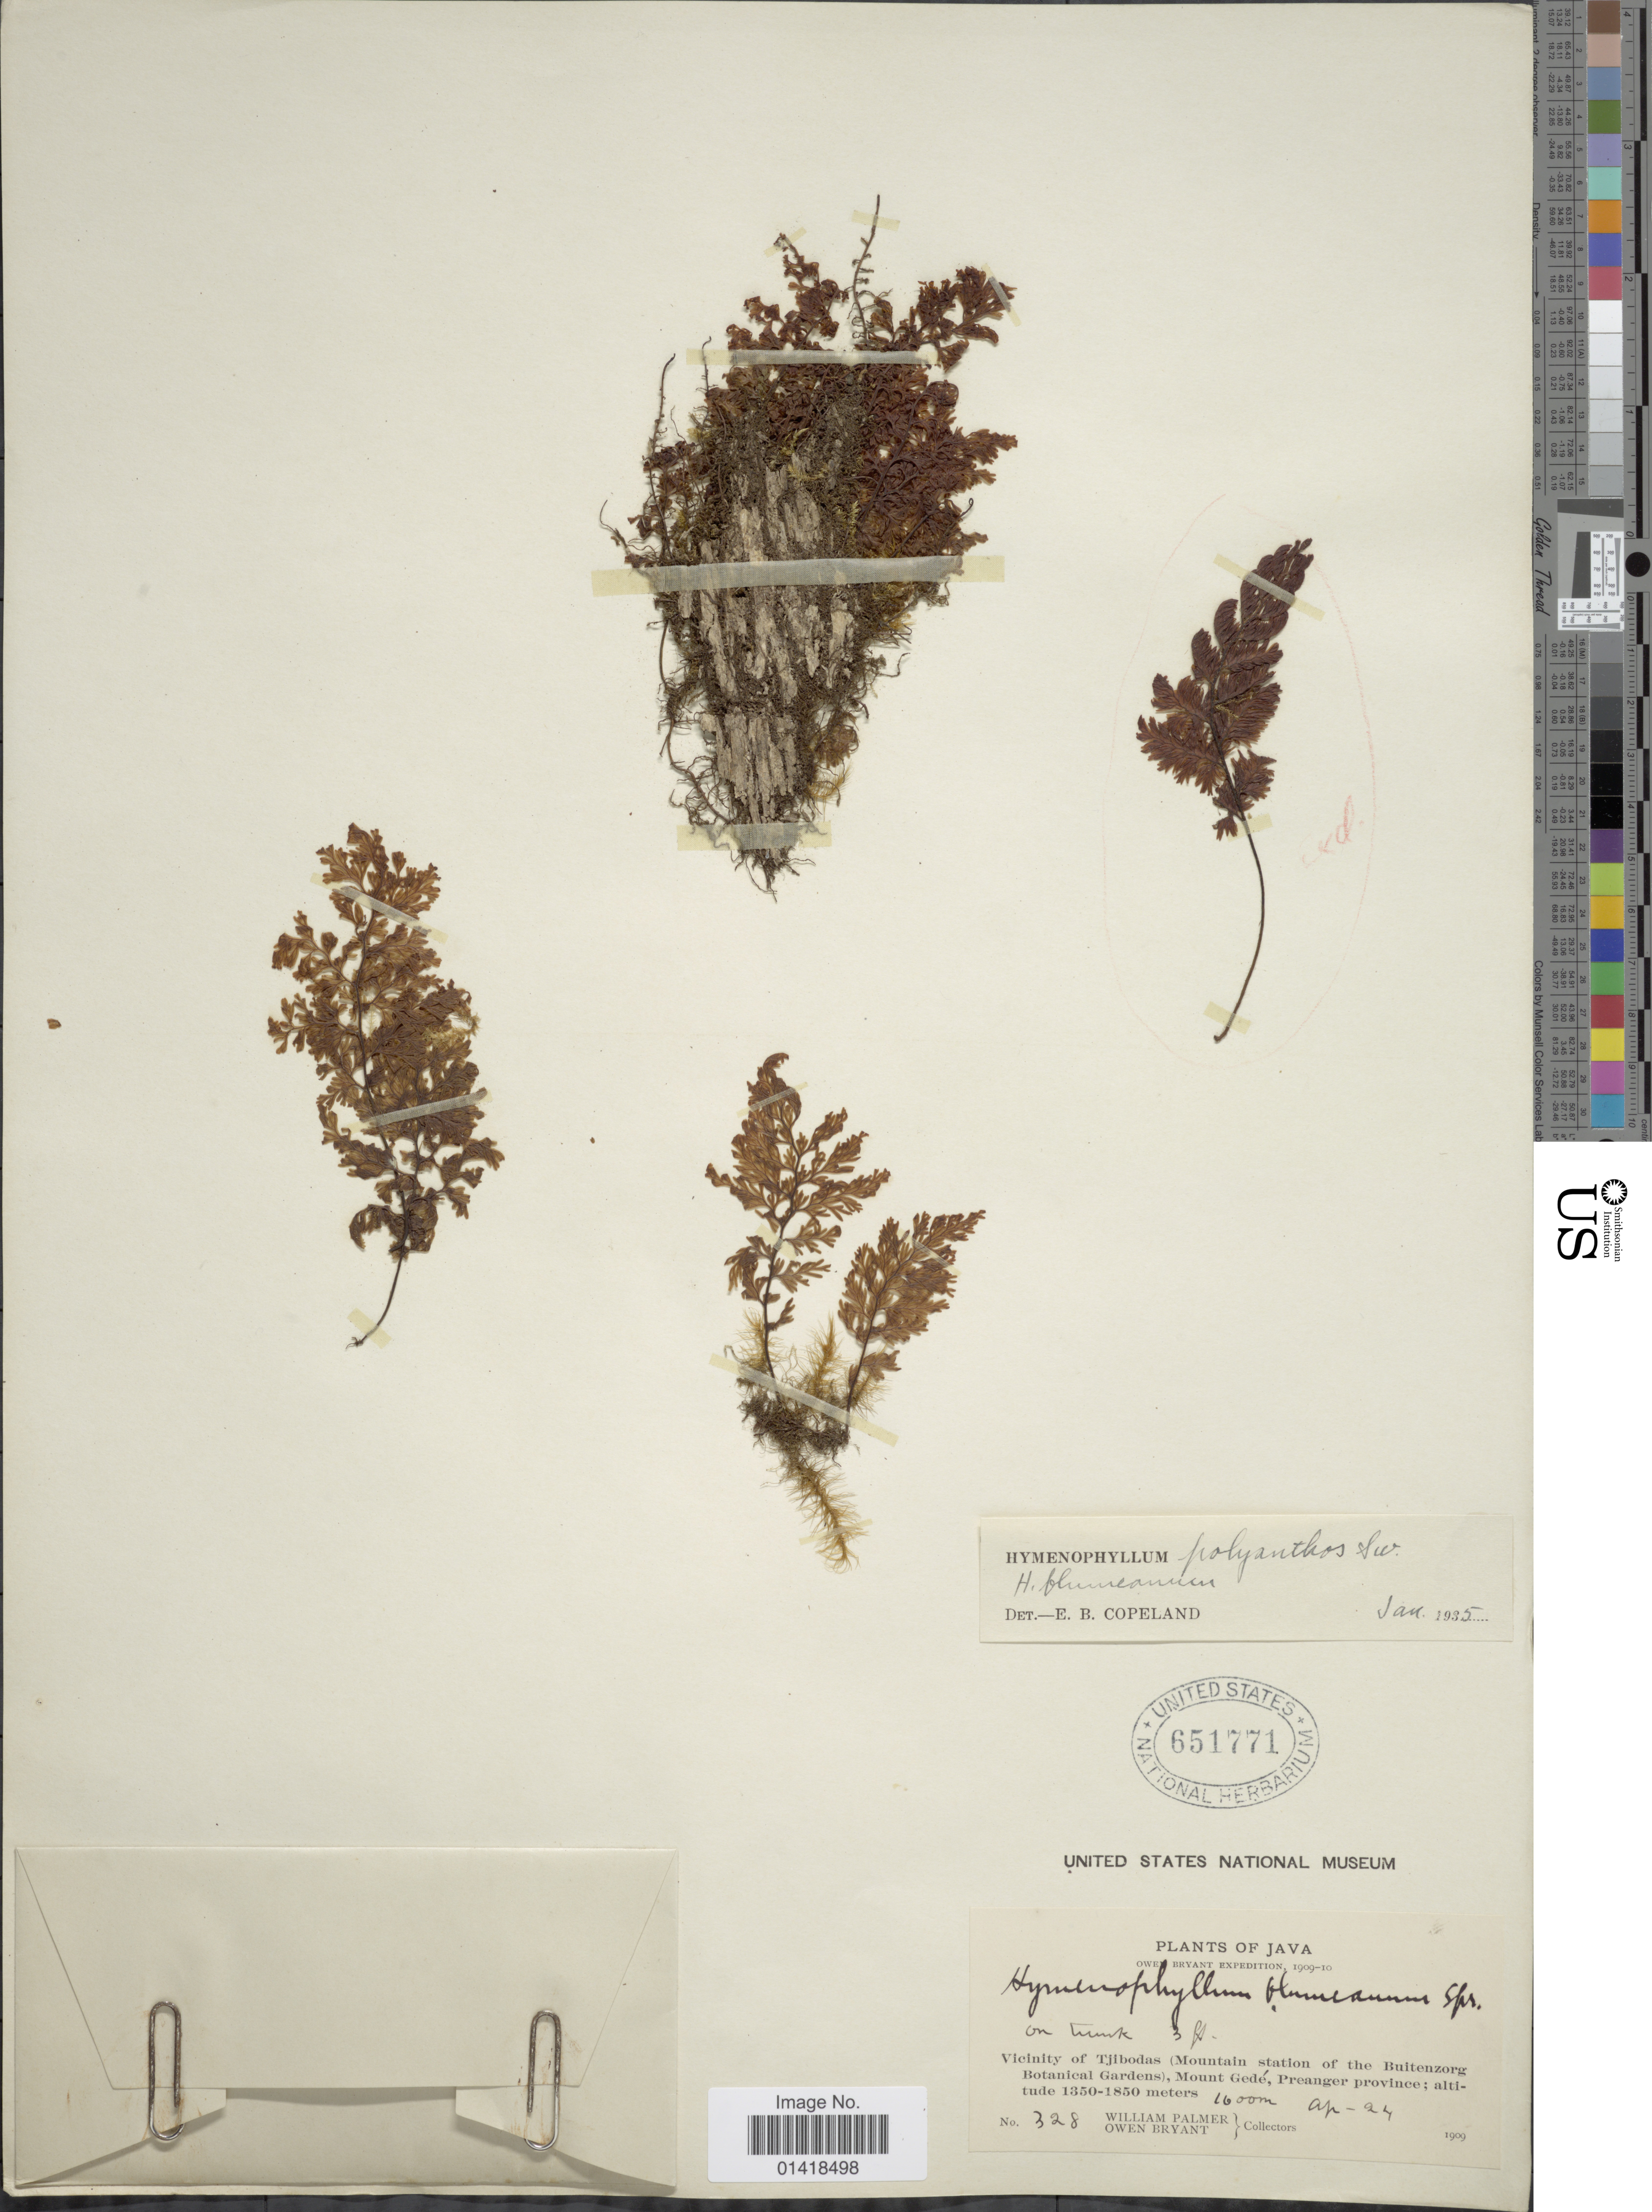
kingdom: Plantae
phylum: Tracheophyta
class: Polypodiopsida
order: Hymenophyllales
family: Hymenophyllaceae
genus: Hymenophyllum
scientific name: Hymenophyllum polyanthos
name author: (Sw.) Sw.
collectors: W. Palmer & O. Bryant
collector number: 328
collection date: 1909-04-24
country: Indonesia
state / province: Java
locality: Vicinity of Tjibodas (Mountain station of the Buitenzorg Botanical Gardens), Mount Gede, Preanger province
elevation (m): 1600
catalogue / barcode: US 651771